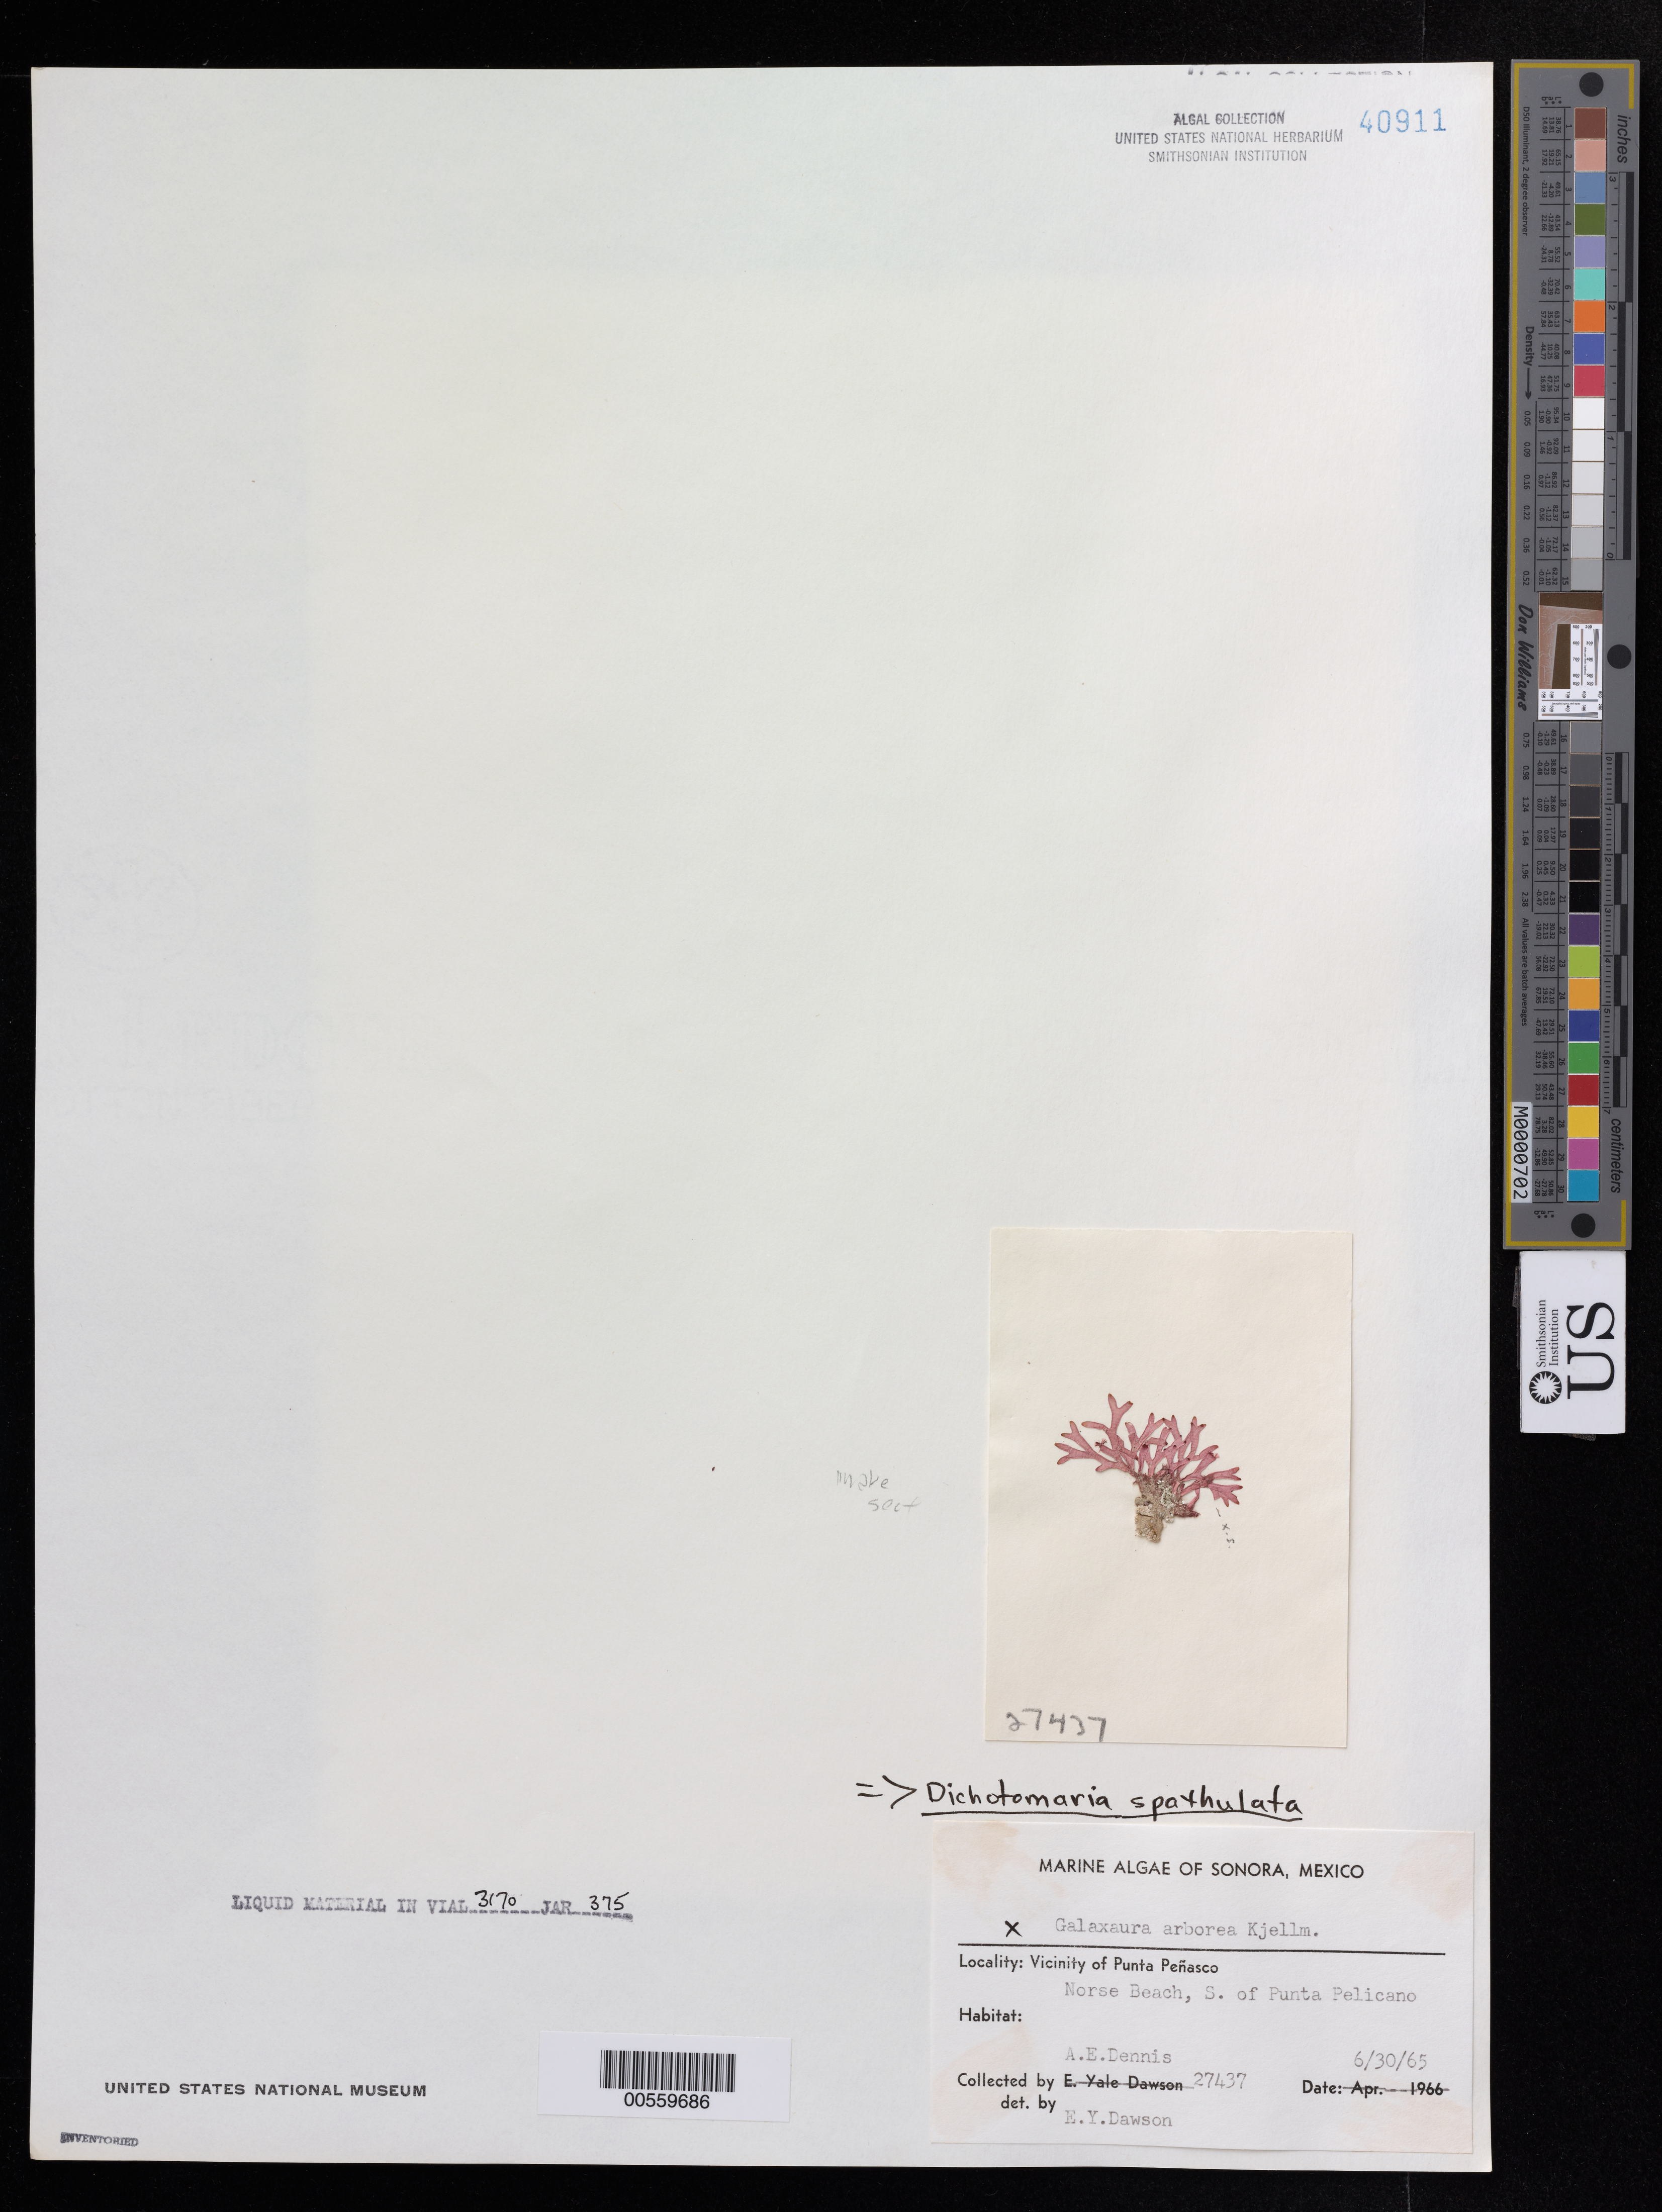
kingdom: Plantae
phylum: Rhodophyta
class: Florideophyceae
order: Nemaliales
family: Galaxauraceae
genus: Dichotomaria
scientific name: Dichotomaria spathulata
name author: (Kjellm.) A. Kurihara & Huisman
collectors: A. Dennis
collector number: EYD 27437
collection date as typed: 30 Jun 1965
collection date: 1965-06-30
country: Mexico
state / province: Sonora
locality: Norse Beach, south of Punta Pelicano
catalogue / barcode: US 40911